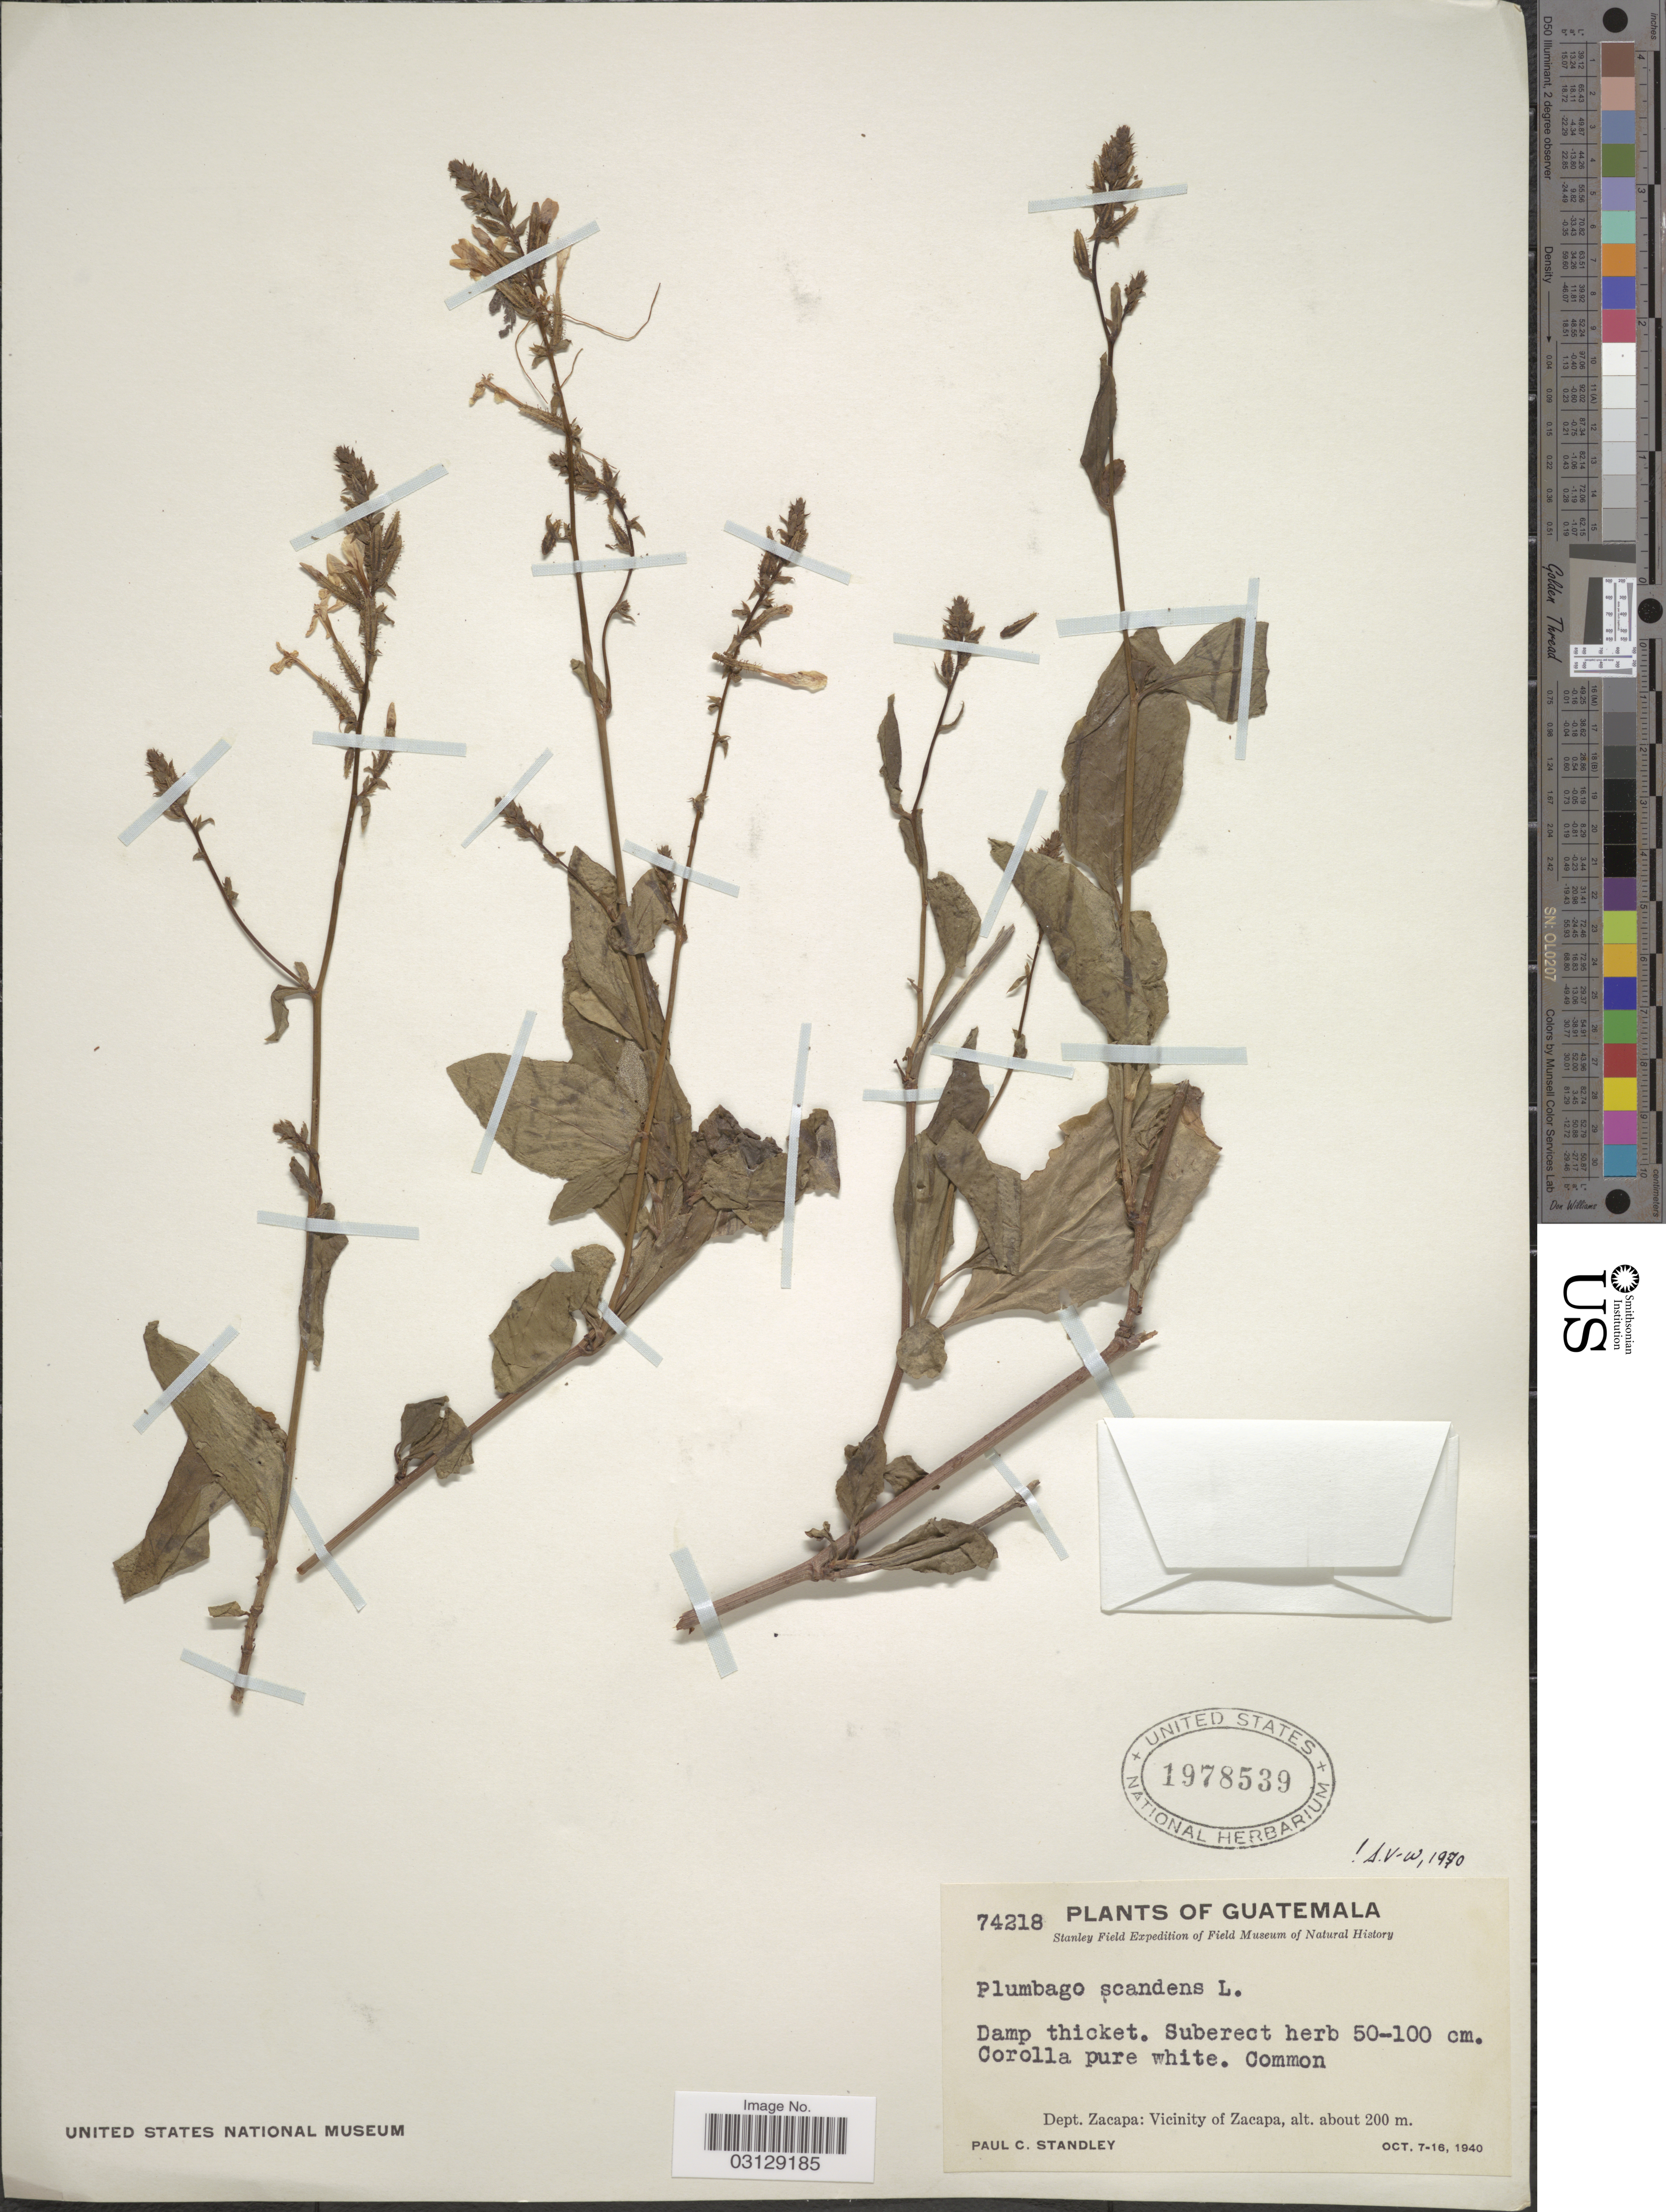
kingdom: Plantae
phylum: Tracheophyta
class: Magnoliopsida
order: Caryophyllales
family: Plumbaginaceae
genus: Plumbago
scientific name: Plumbago scandens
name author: L.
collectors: P. C. Standley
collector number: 74218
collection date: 1940-10-07/1940-10-16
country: Guatemala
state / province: Zacapa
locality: Dept. Zacapa: Vicinity of Zacapa.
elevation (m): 200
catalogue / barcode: US 1978539